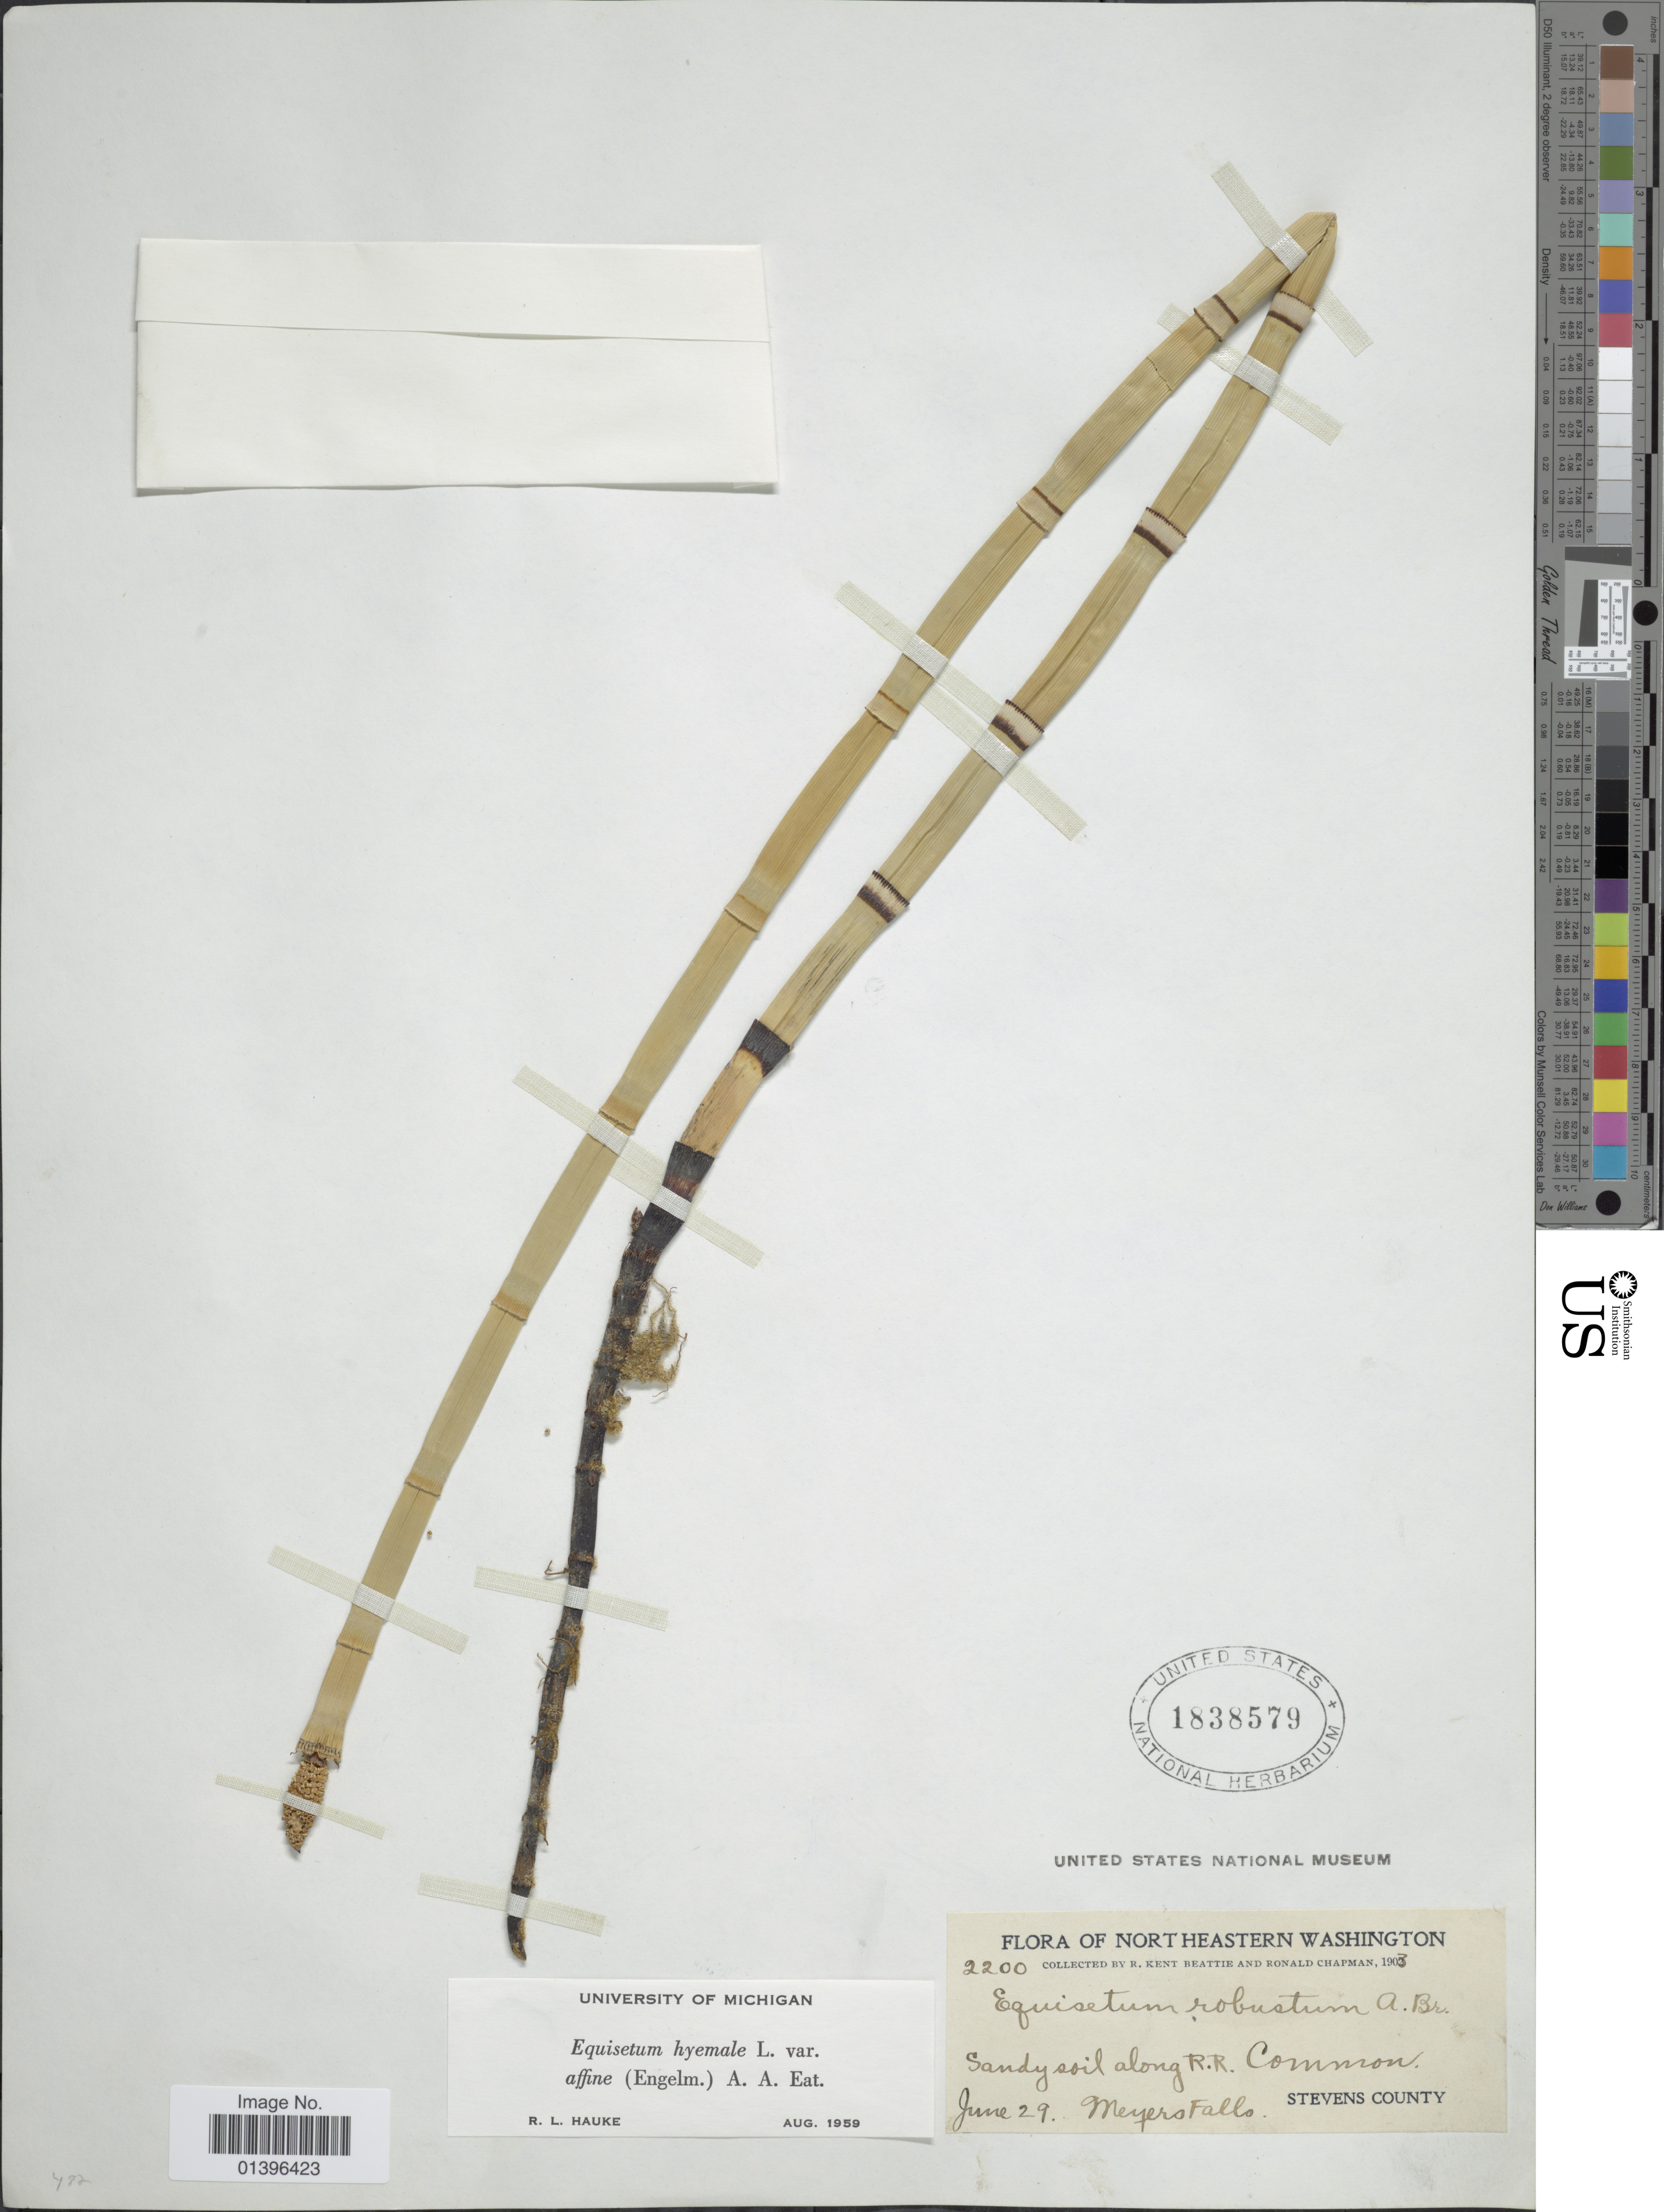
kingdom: Plantae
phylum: Tracheophyta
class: Polypodiopsida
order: Equisetales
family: Equisetaceae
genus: Equisetum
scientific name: Equisetum hyemale var. affine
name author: (Engelm.) A.A. Eaton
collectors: R. K. Beattie & R. Chapman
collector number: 2200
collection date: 1903-06-29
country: United States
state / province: Washington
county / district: Stevens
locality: Northeastern Washington. Sandy soil along R.R. Stevens County, Meyers Falls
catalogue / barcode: US 1838579